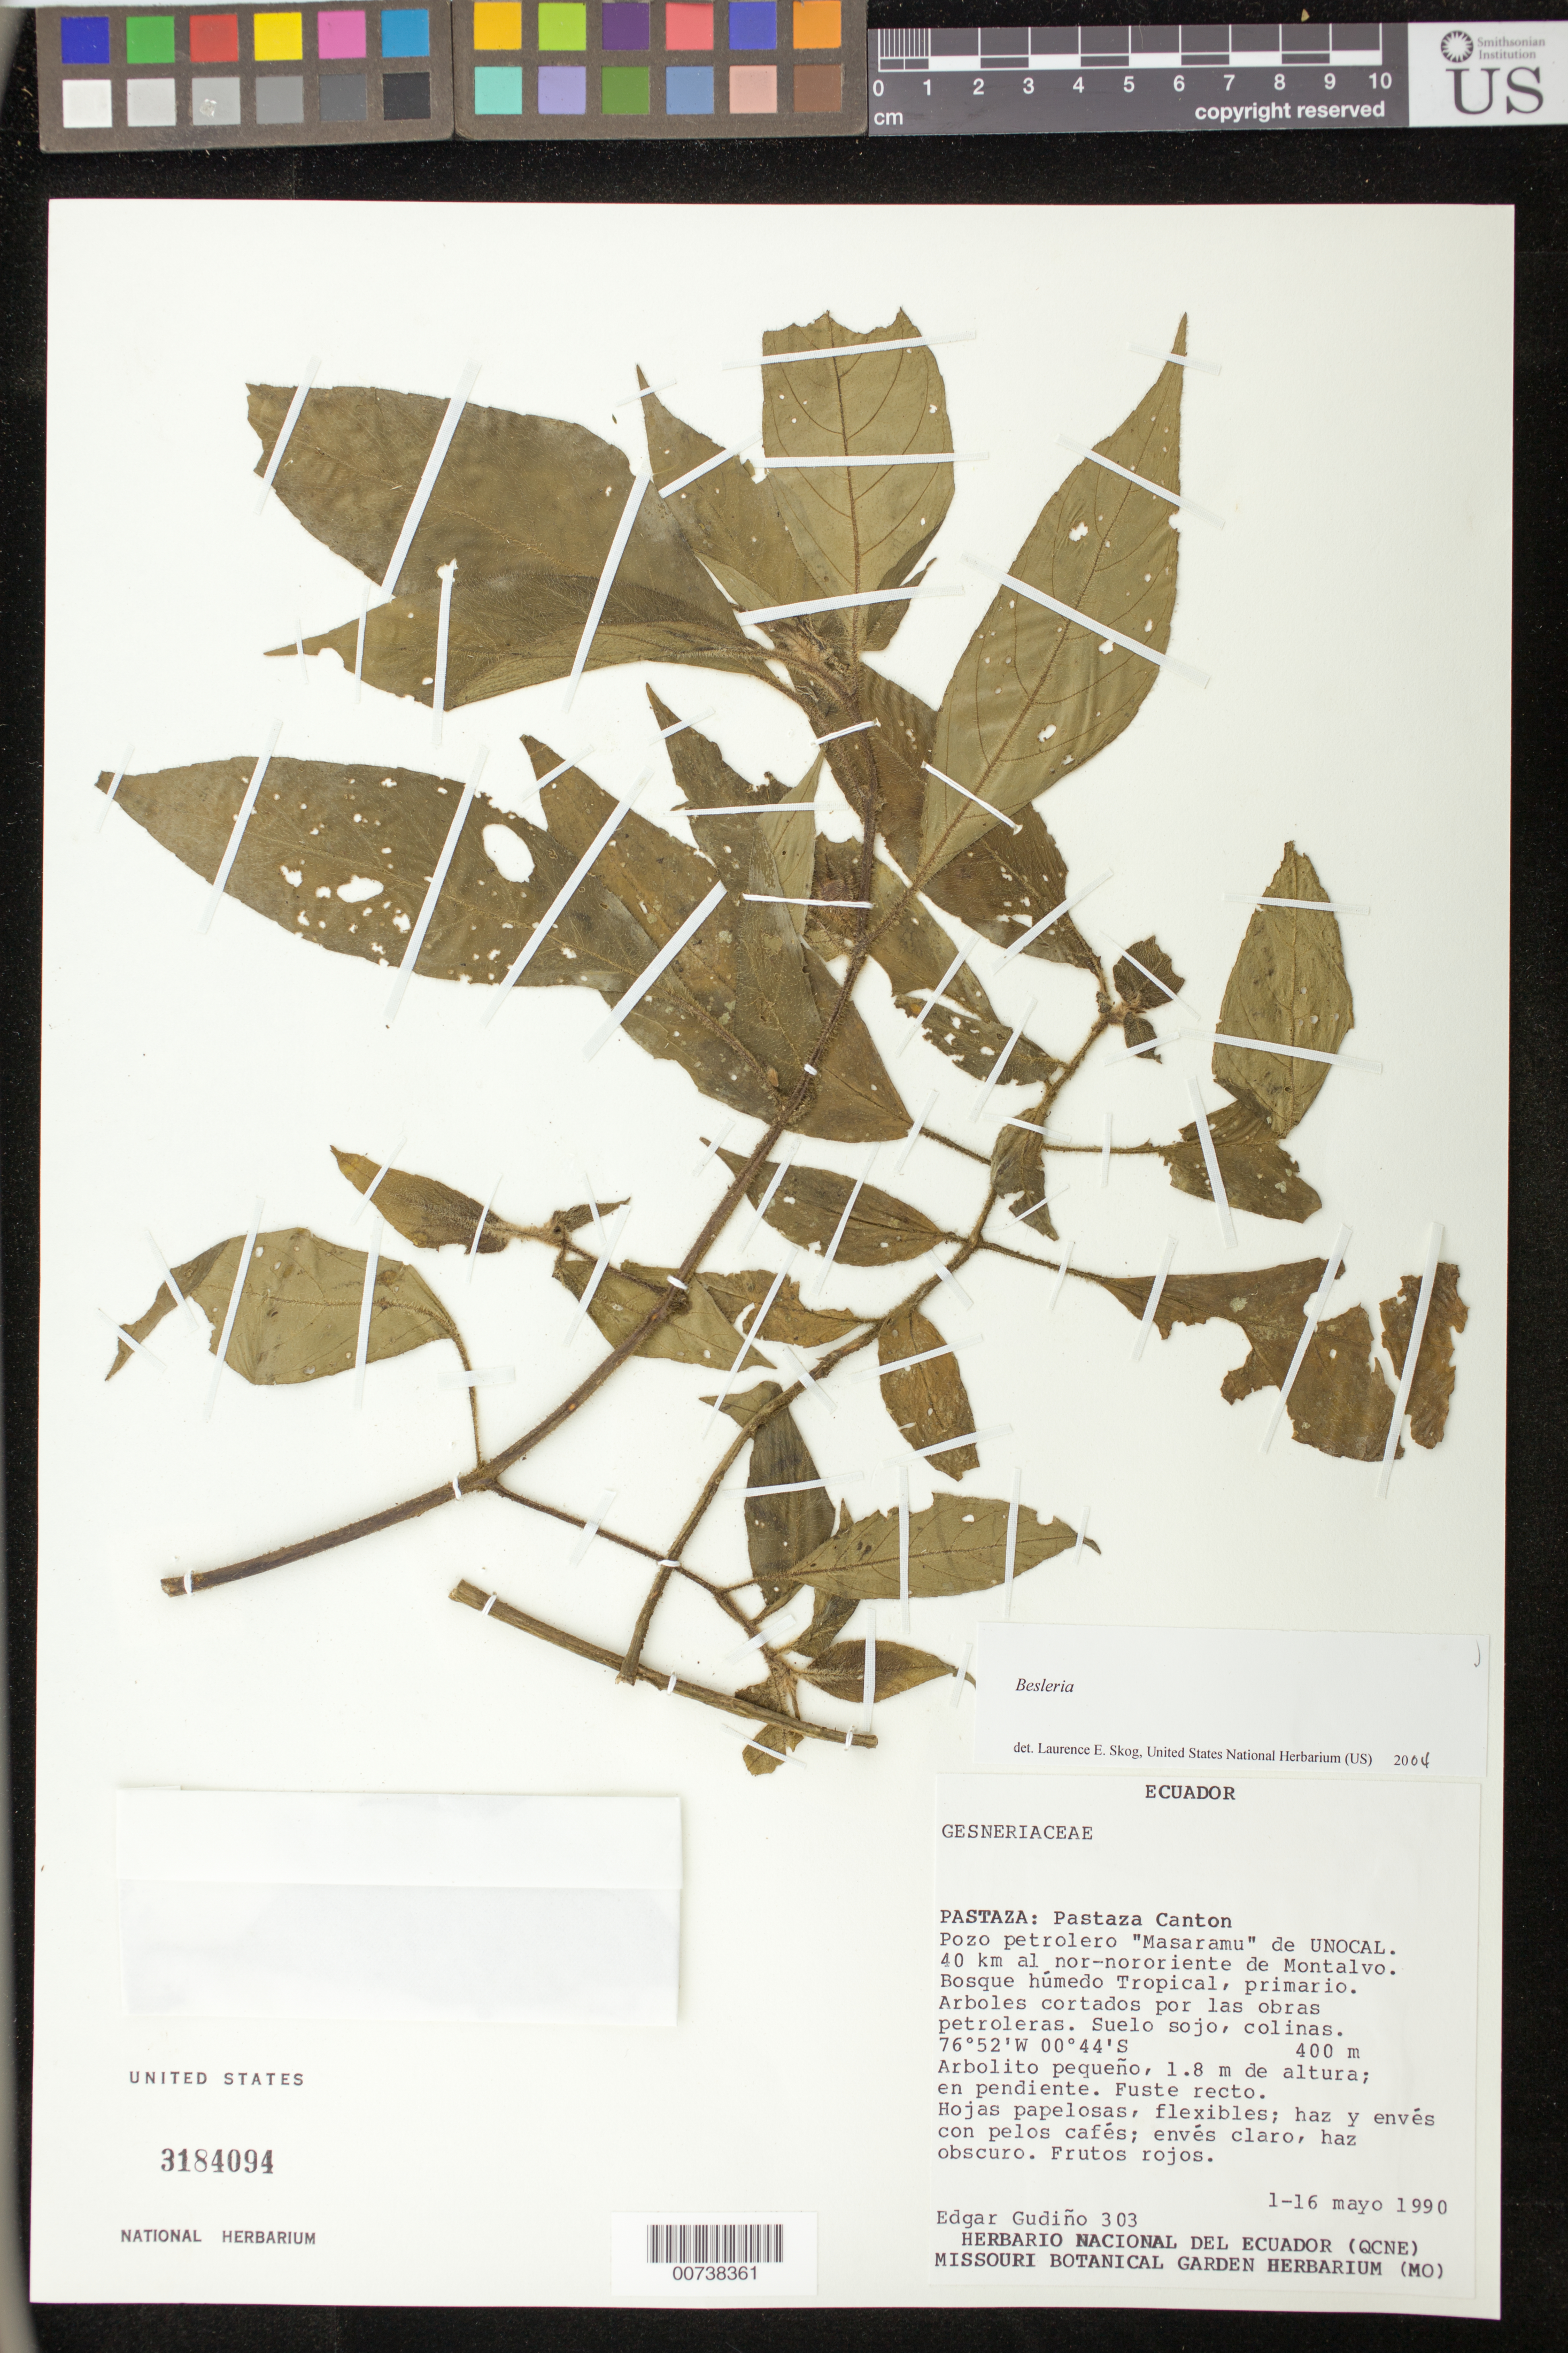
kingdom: Plantae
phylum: Tracheophyta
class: Magnoliopsida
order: Lamiales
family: Gesneriaceae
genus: Besleria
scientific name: Besleria sp.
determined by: Skog, Laurence E.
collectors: E. Gudiño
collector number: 303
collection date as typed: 1-16 May 1990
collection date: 1990-05-01/1990-05-16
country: Ecuador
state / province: Pastaza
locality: Pastaza: Pastaza Canton. Pozo petrolero "Masaramu" de UNOCAL, 40 km al nor-nororiente de Montalvo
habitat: Bosque húmedo tropical, primario. Arboles cortados por las obras petroleras. Suelo sojo, colinas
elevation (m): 400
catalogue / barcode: US 3184094